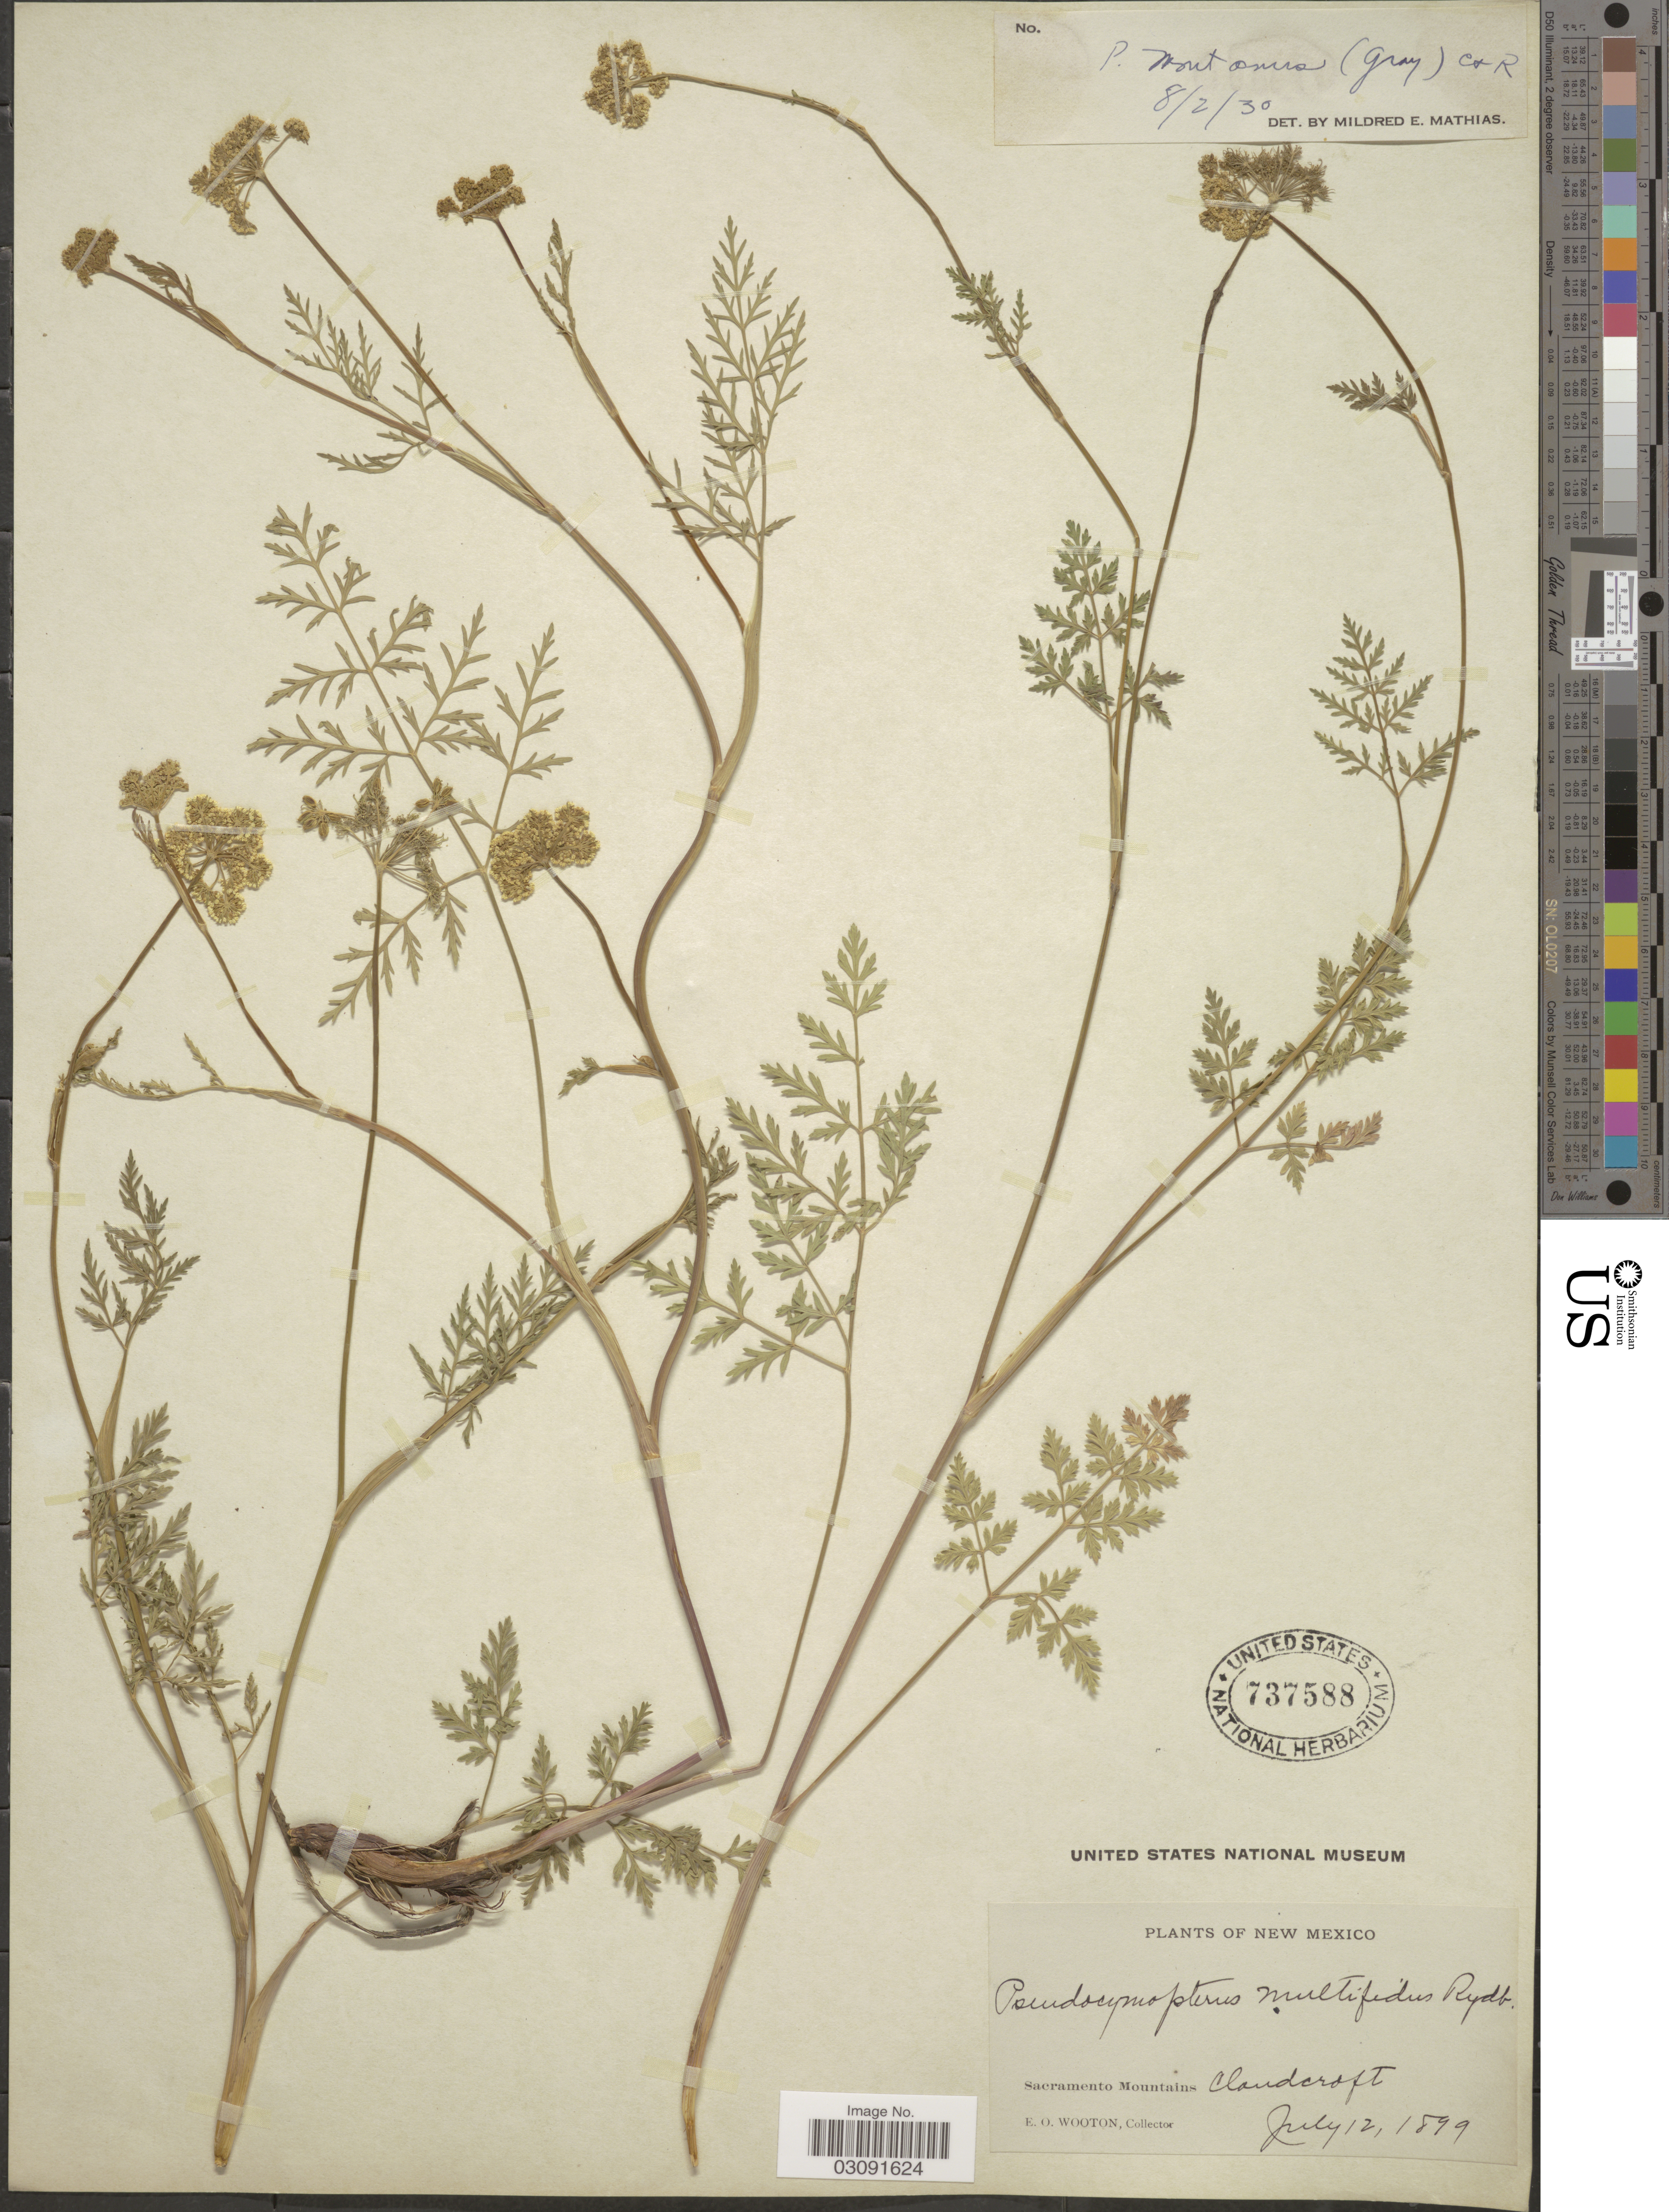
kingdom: Plantae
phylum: Tracheophyta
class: Magnoliopsida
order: Apiales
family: Apiaceae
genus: Pseudocymopterus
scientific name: Pseudocymopterus montanus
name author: (A. Gray) J.M. Coult. & Rose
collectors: E. O. Wooton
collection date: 1899-07-12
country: United States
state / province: New Mexico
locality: Sacramento Mountains, Cloudcroft.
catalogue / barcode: US 737588